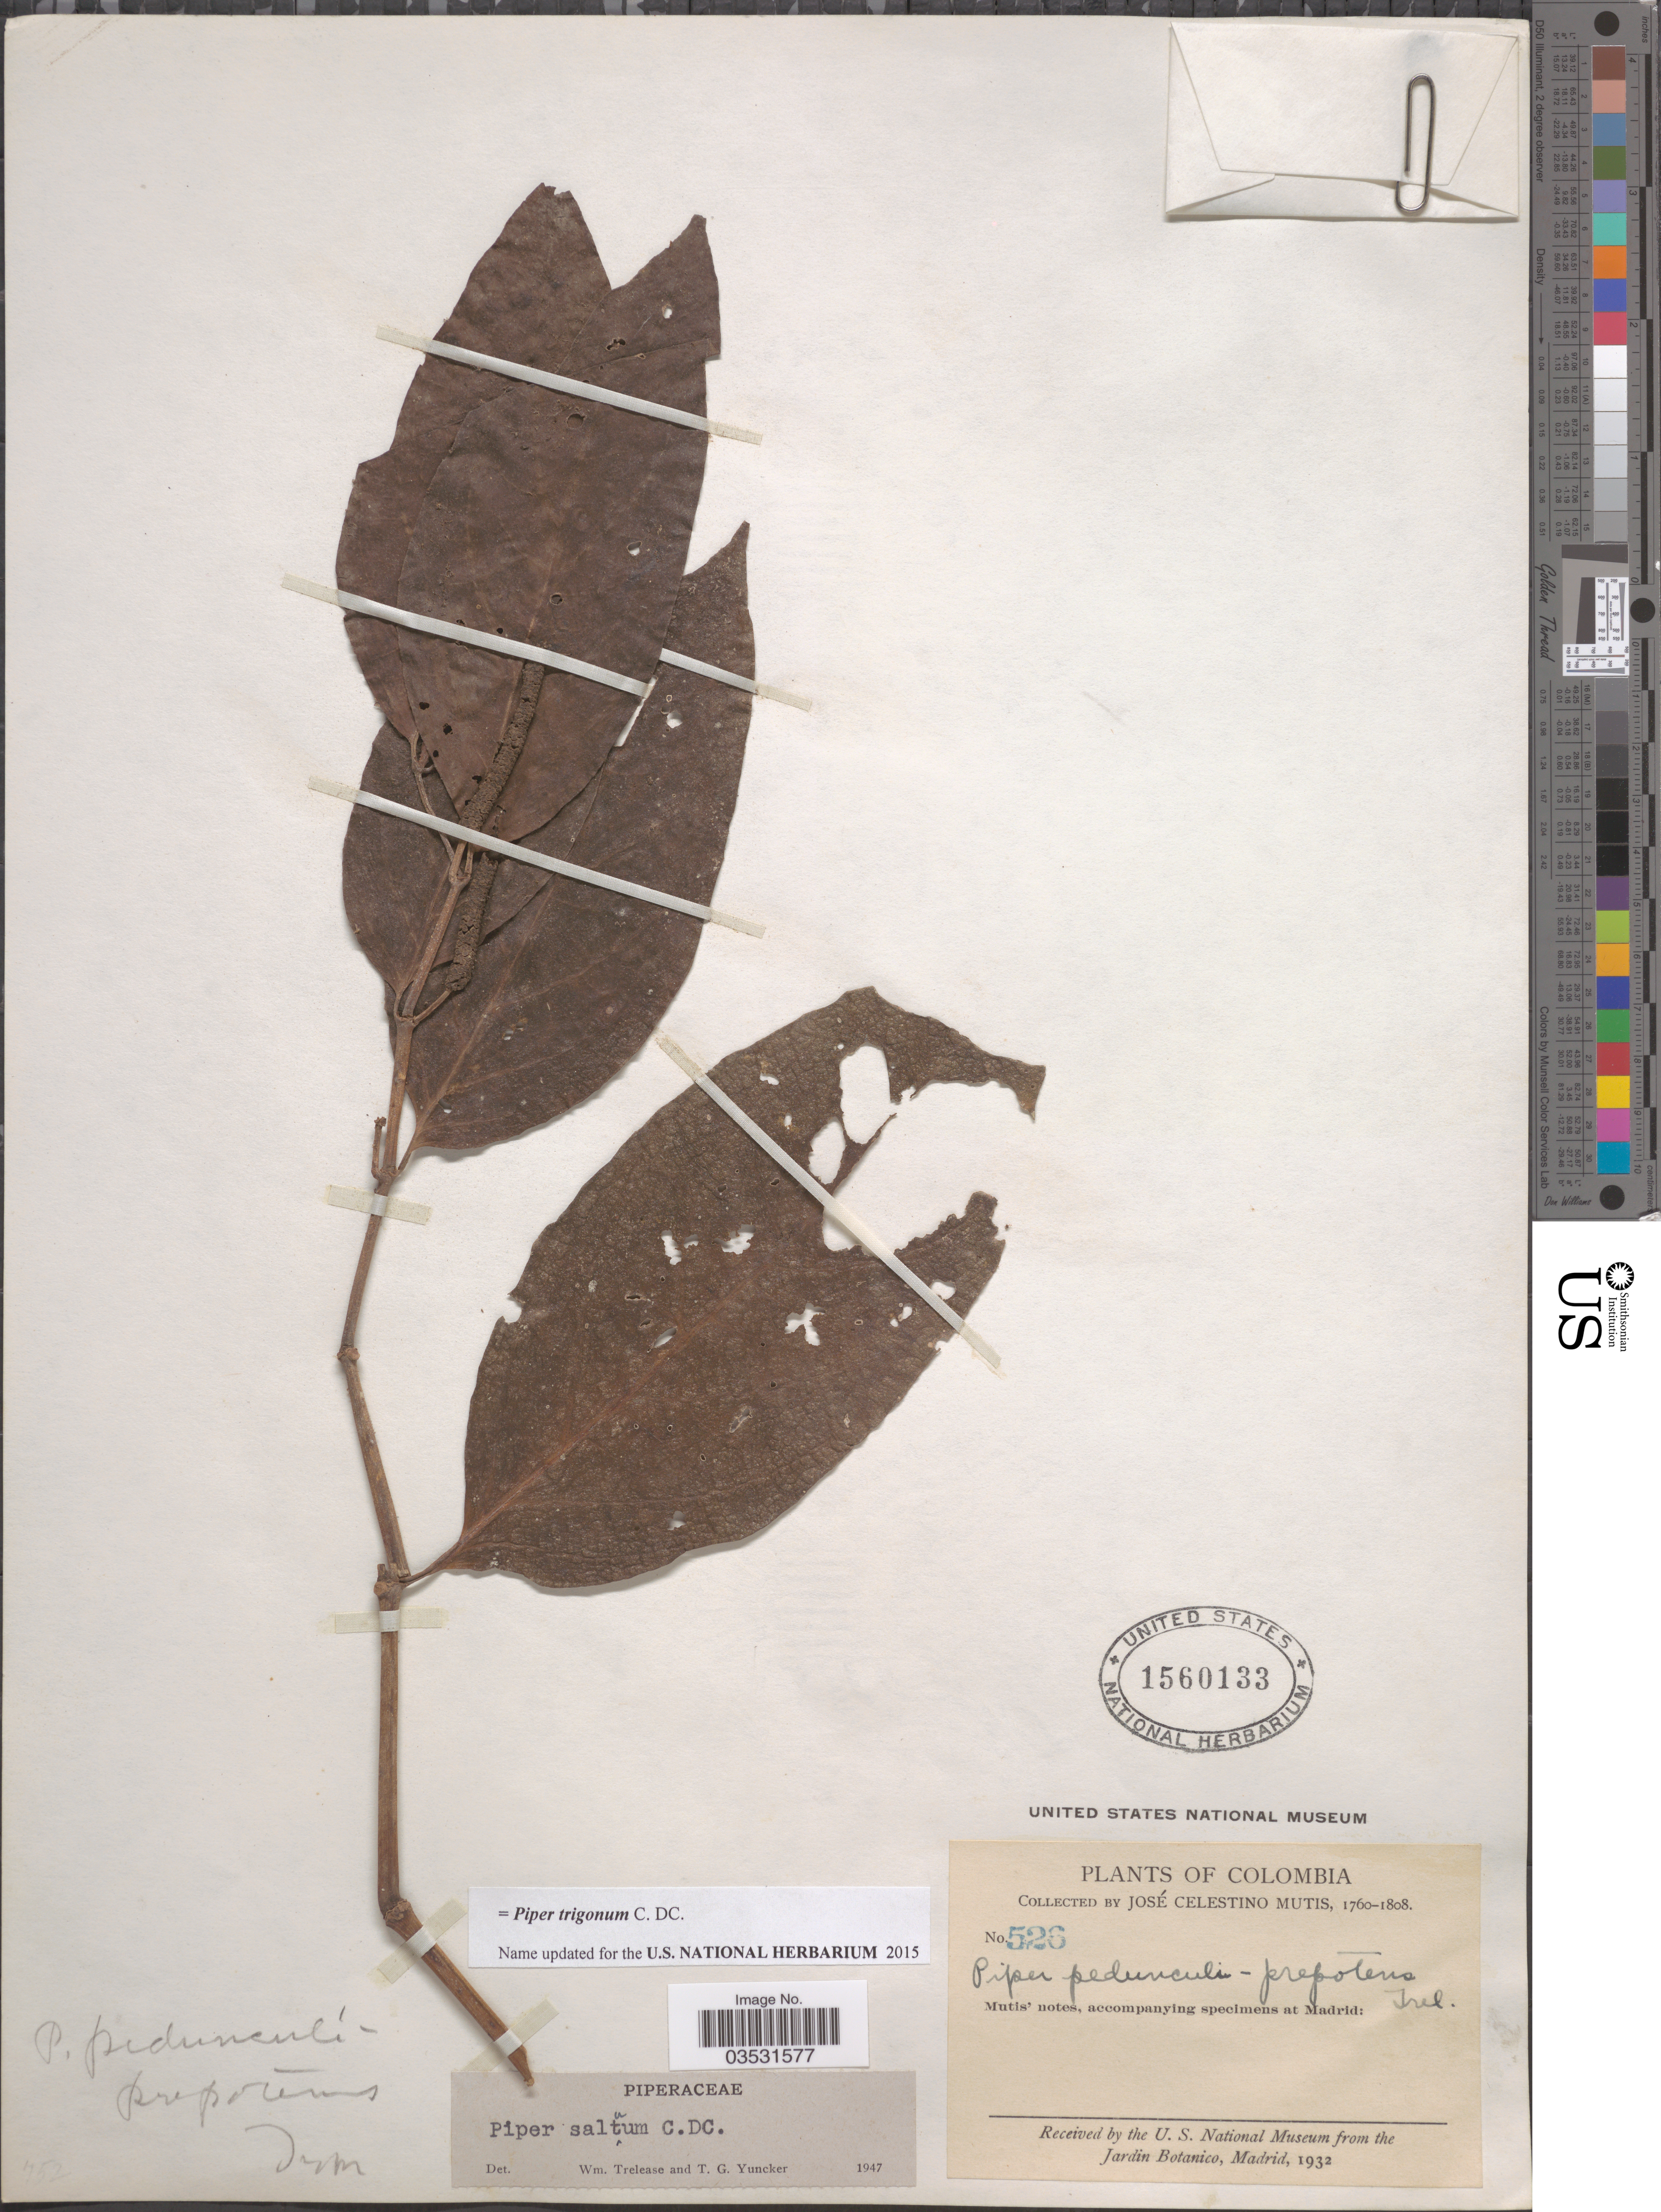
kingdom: Plantae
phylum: Tracheophyta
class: Magnoliopsida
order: Piperales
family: Piperaceae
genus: Piper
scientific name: Piper trigonum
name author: C. DC.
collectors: J. C. B. Mutis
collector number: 526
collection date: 1760/1808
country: Colombia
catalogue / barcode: US 1560133